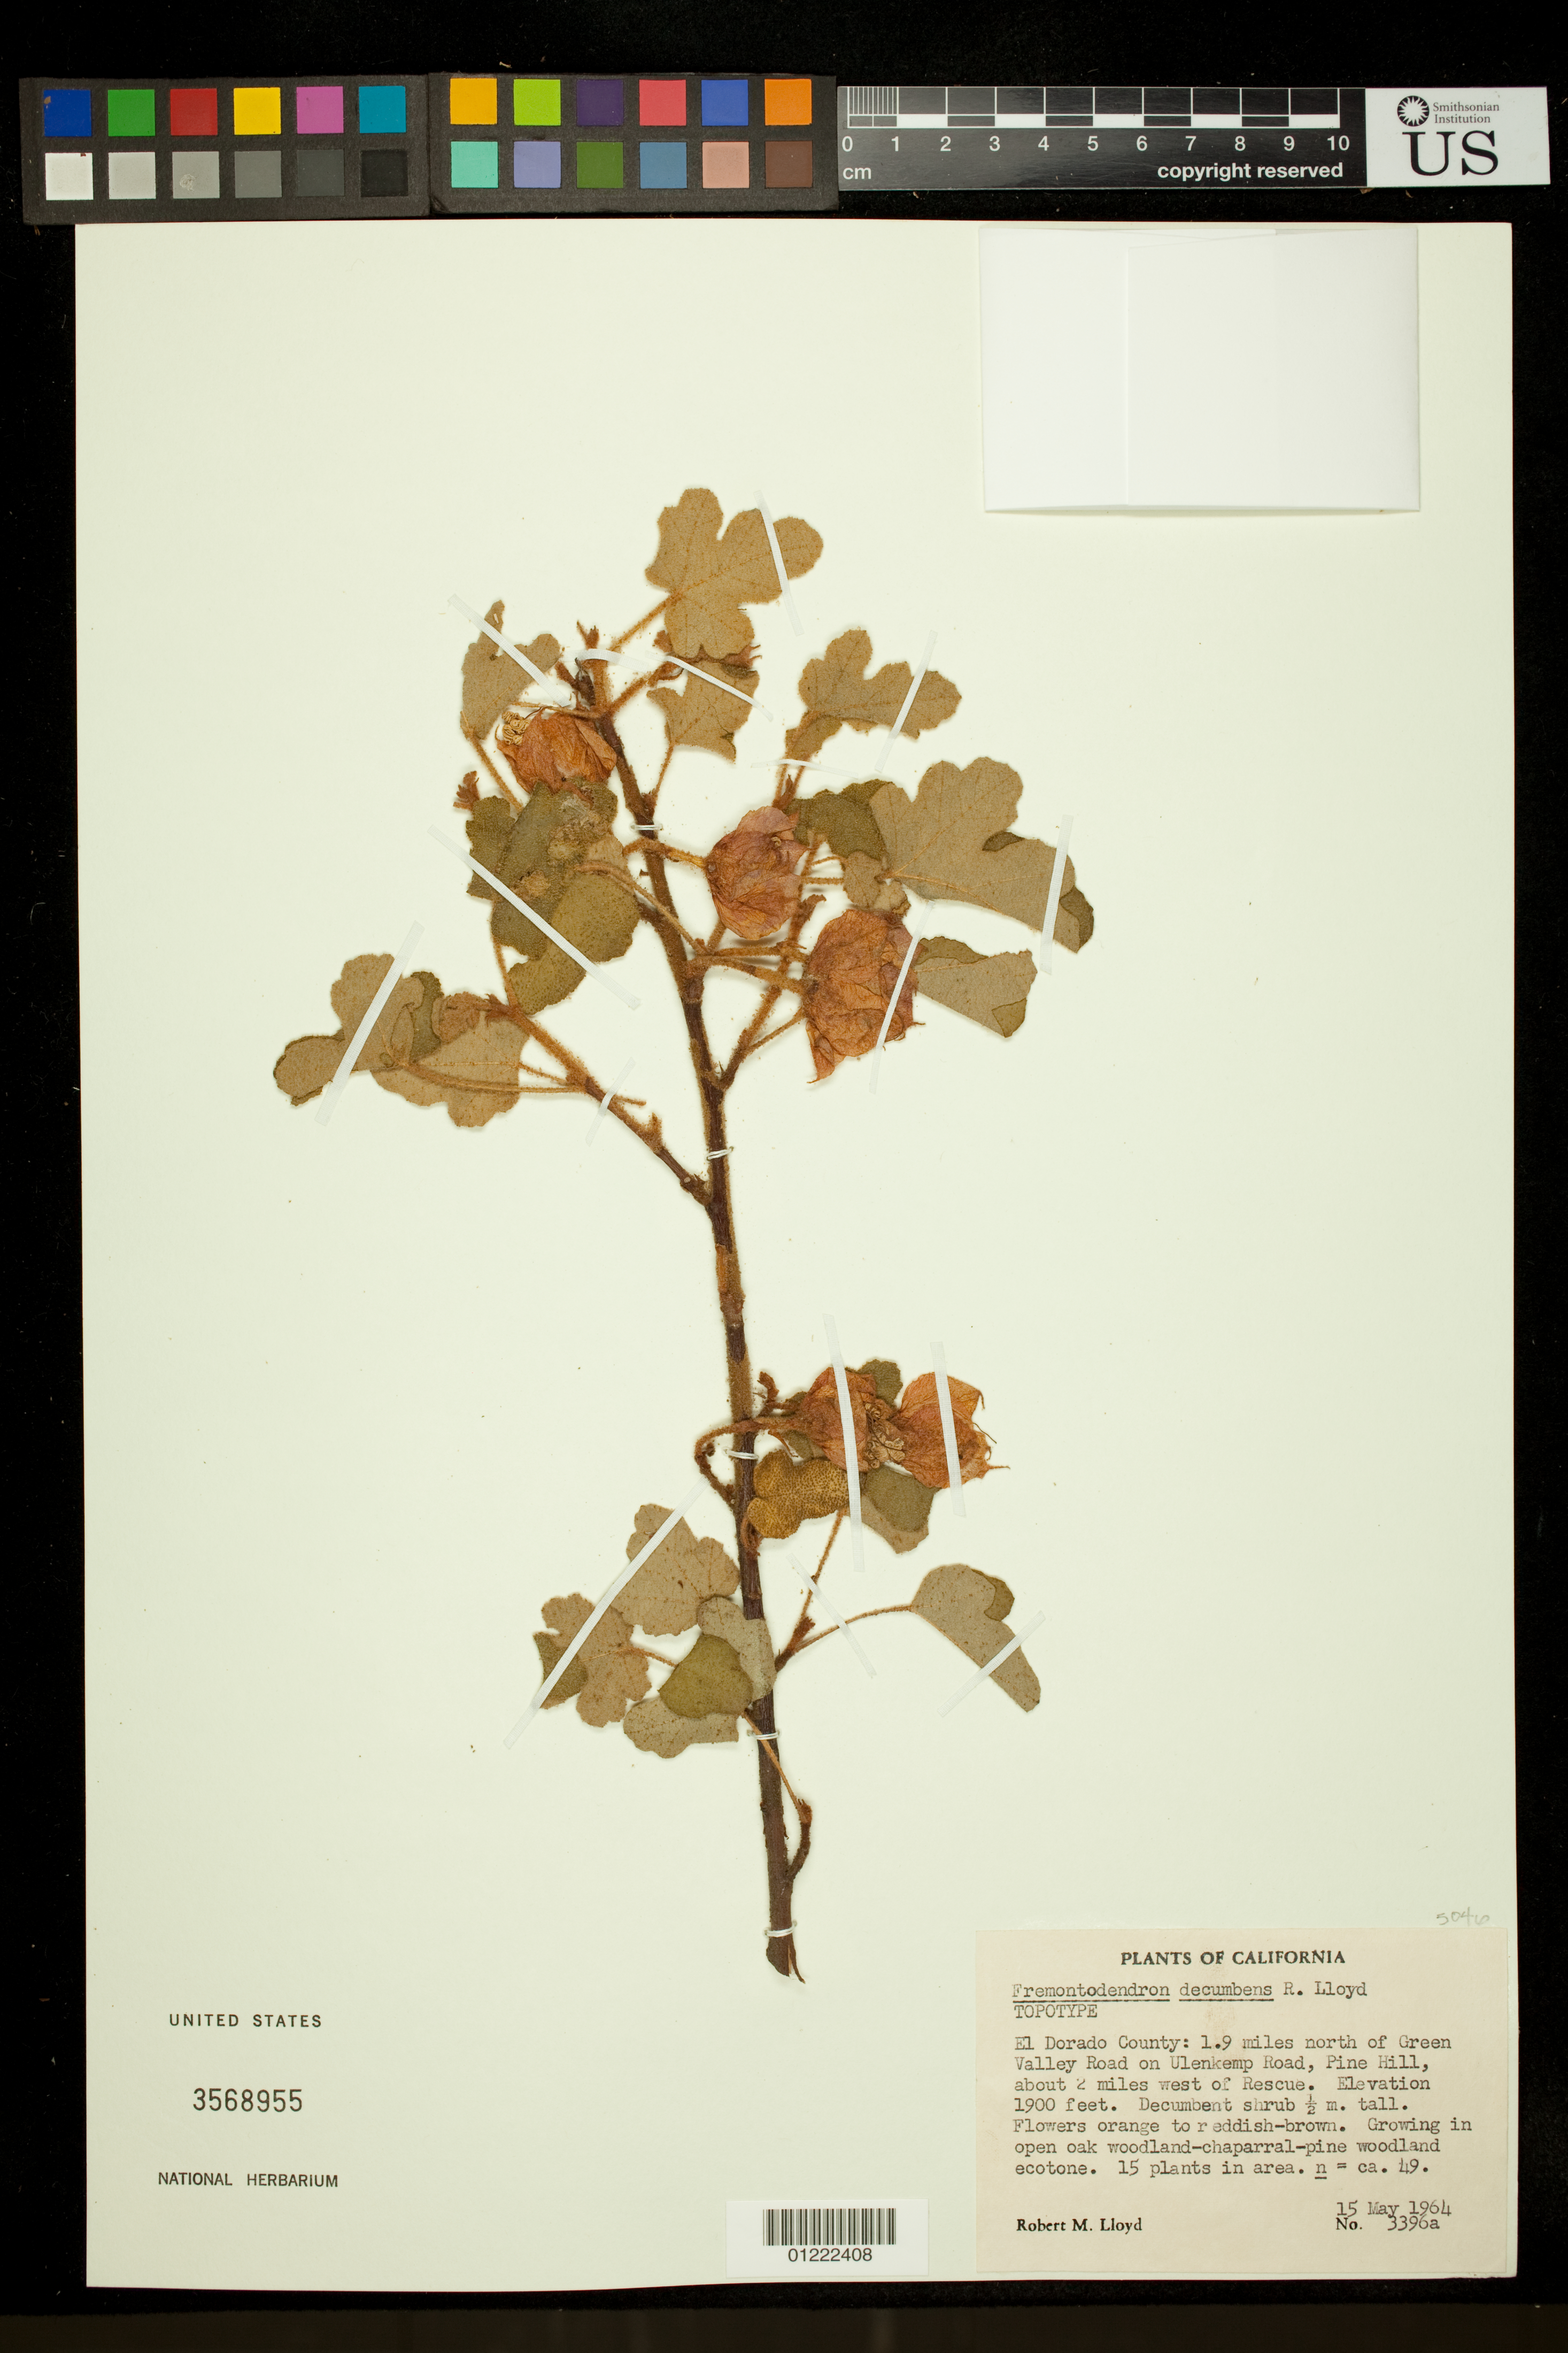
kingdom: Plantae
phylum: Tracheophyta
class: Magnoliopsida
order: Malvales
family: Malvaceae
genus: Fremontodendron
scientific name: Fremontodendron decumbens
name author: R.M. Lloyd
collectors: R. M. Lloyd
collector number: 3396a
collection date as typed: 5/15/1964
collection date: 1964-05-15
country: United States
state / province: California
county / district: El Dorado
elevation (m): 579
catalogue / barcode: US 3568955